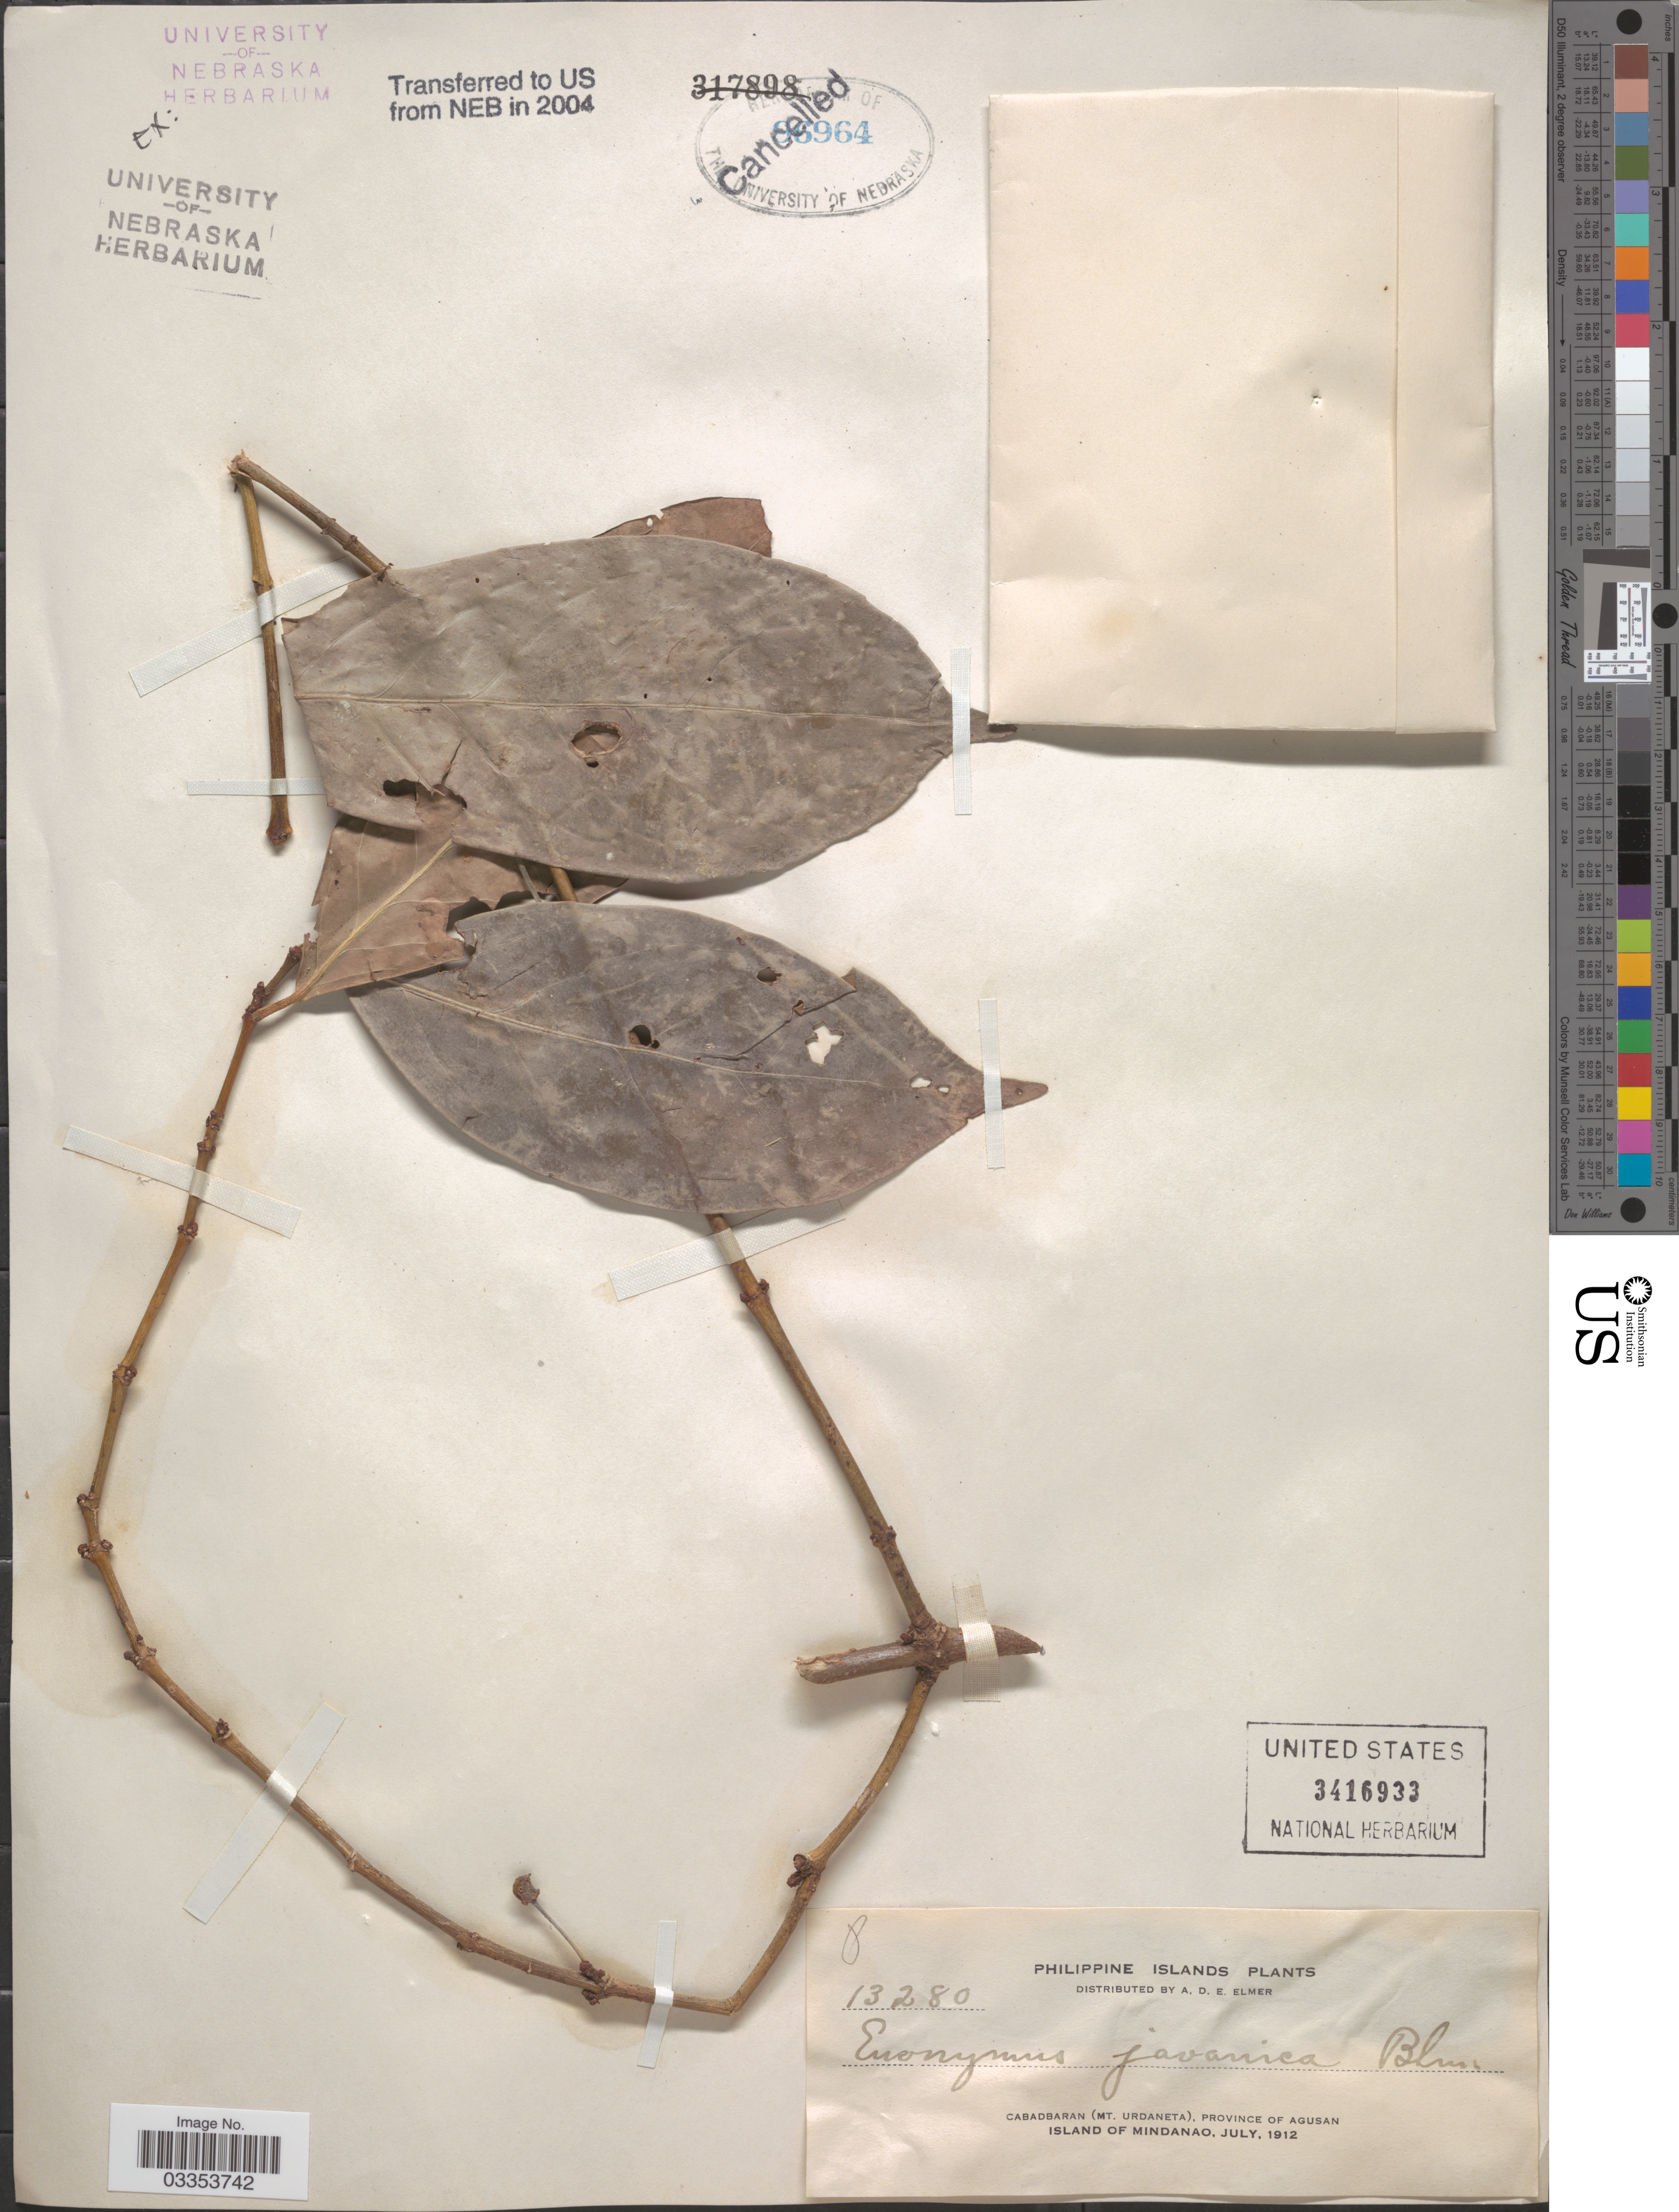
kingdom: Plantae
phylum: Tracheophyta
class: Magnoliopsida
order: Celastrales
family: Celastraceae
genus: Euonymus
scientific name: Euonymus indicus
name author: B. Heyne ex Wall.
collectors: A. D. E. Elmer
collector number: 13280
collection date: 1912-07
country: Philippines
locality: Philippine Islands. cabadbaran (Mt. Urdaneta), province of Agusan. Island of Mindanao.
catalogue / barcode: US 3416933